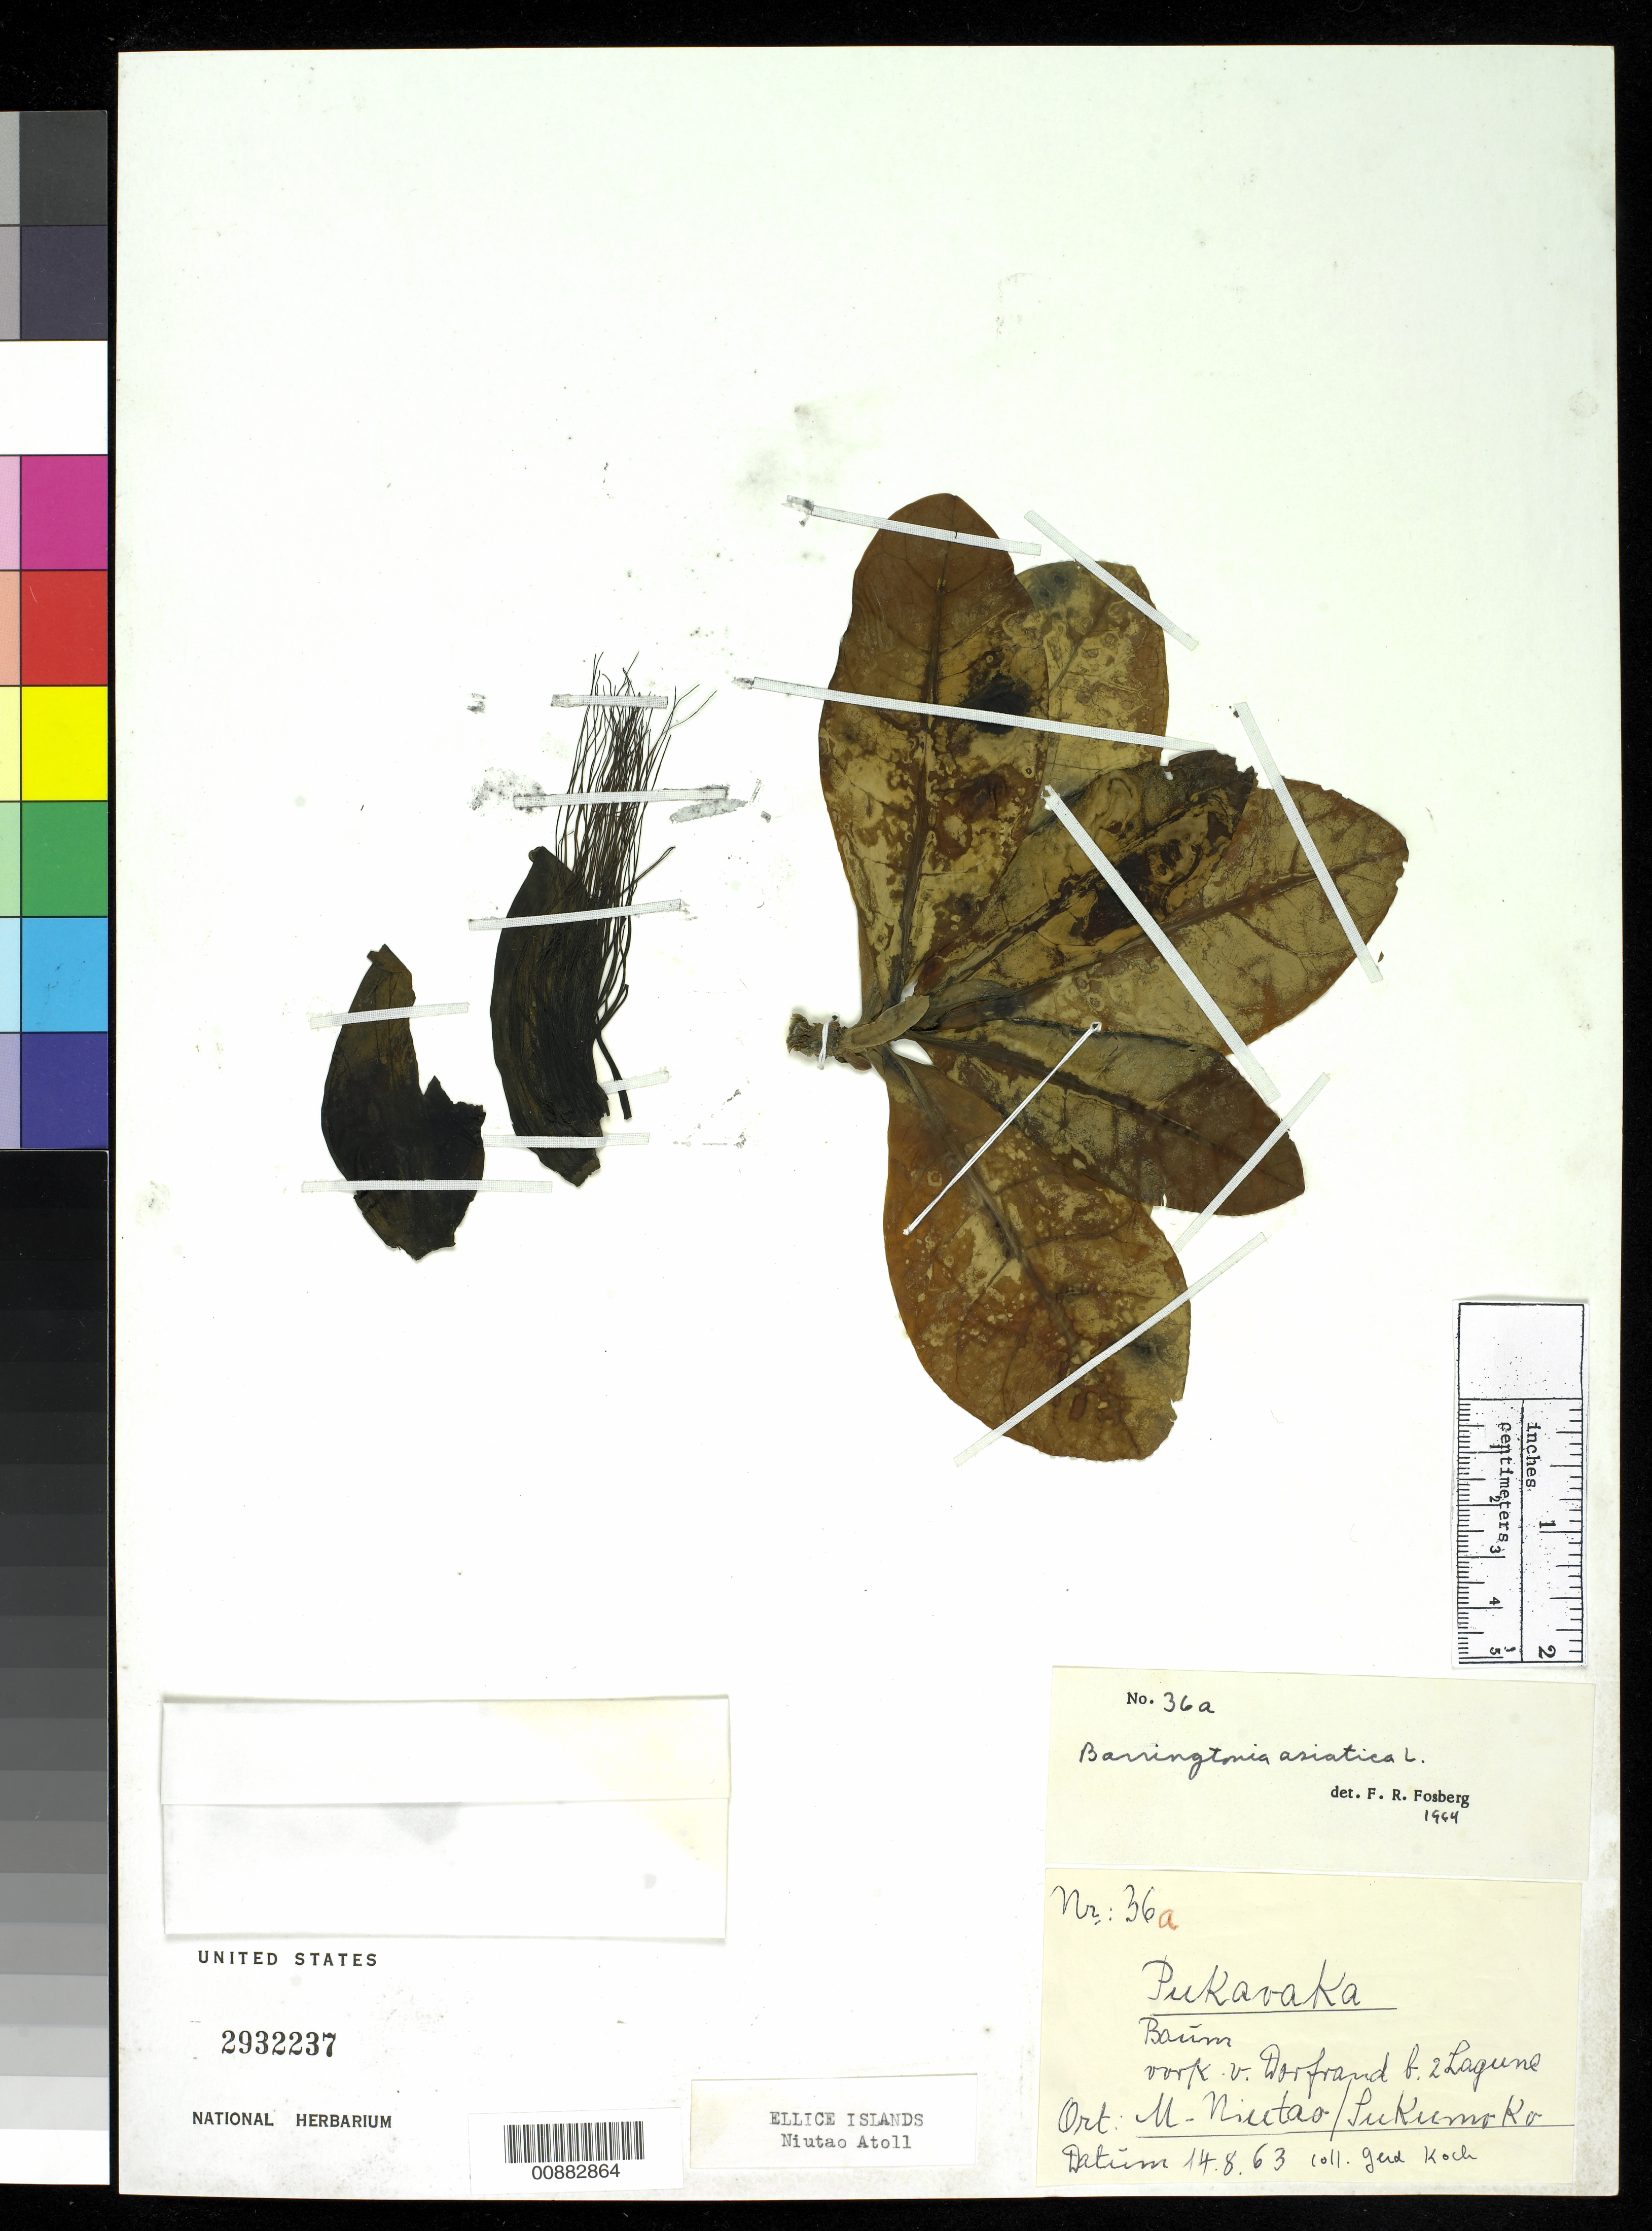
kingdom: Plantae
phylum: Tracheophyta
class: Magnoliopsida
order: Ericales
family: Lecythidaceae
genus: Barringtonia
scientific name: Barringtonia asiatica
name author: (L.) Kurz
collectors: G. Koch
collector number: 36a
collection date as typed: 14 Aug 1963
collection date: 1963-08-14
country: Tuvalu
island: Niutao Atoll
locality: N Niutao, Lukumoko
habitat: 'Baum vork v. Dorfrand b. 2 Lagune'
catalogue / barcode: US 2932237